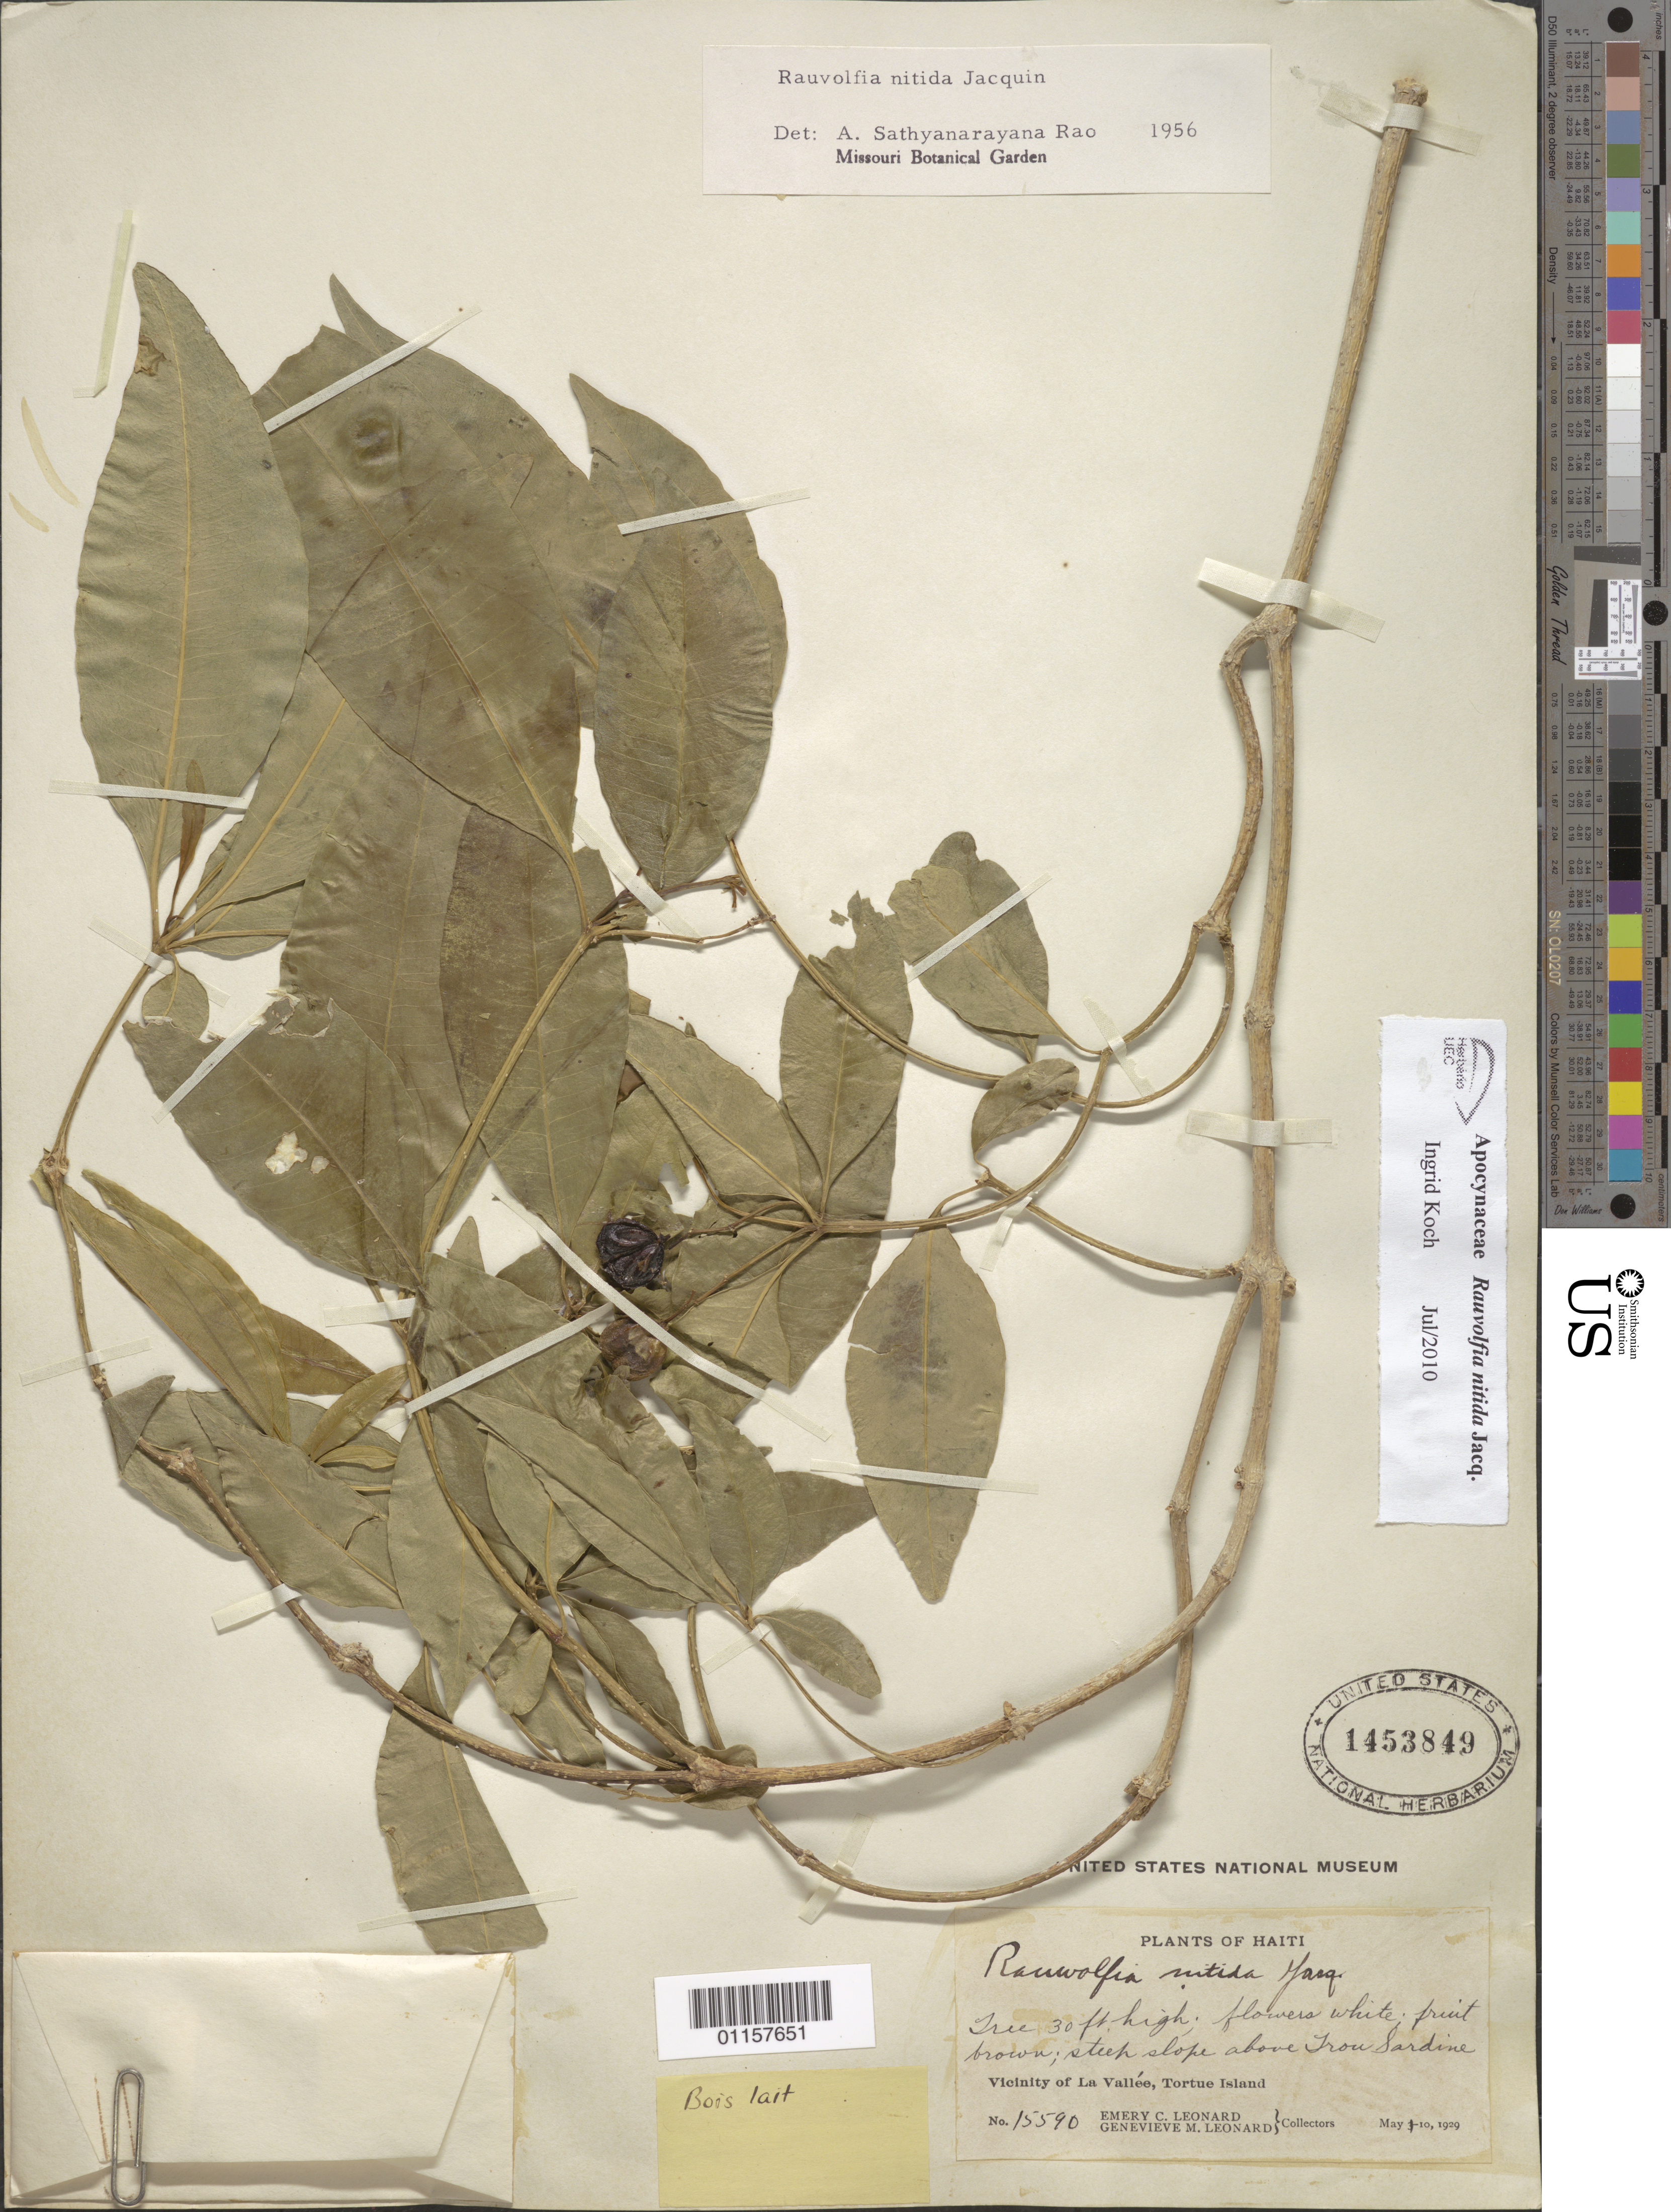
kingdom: Plantae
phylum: Tracheophyta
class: Magnoliopsida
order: Gentianales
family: Apocynaceae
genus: Rauvolfia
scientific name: Rauvolfia nitida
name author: Jacq.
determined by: Koch, I.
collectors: E. C. Leonard & G. M. Leonard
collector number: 15590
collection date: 1929-05-01/1929-05-30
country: Haiti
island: Tortue I.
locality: La Vallée, above Trou Sardine.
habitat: Steep slope.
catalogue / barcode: US 1453849